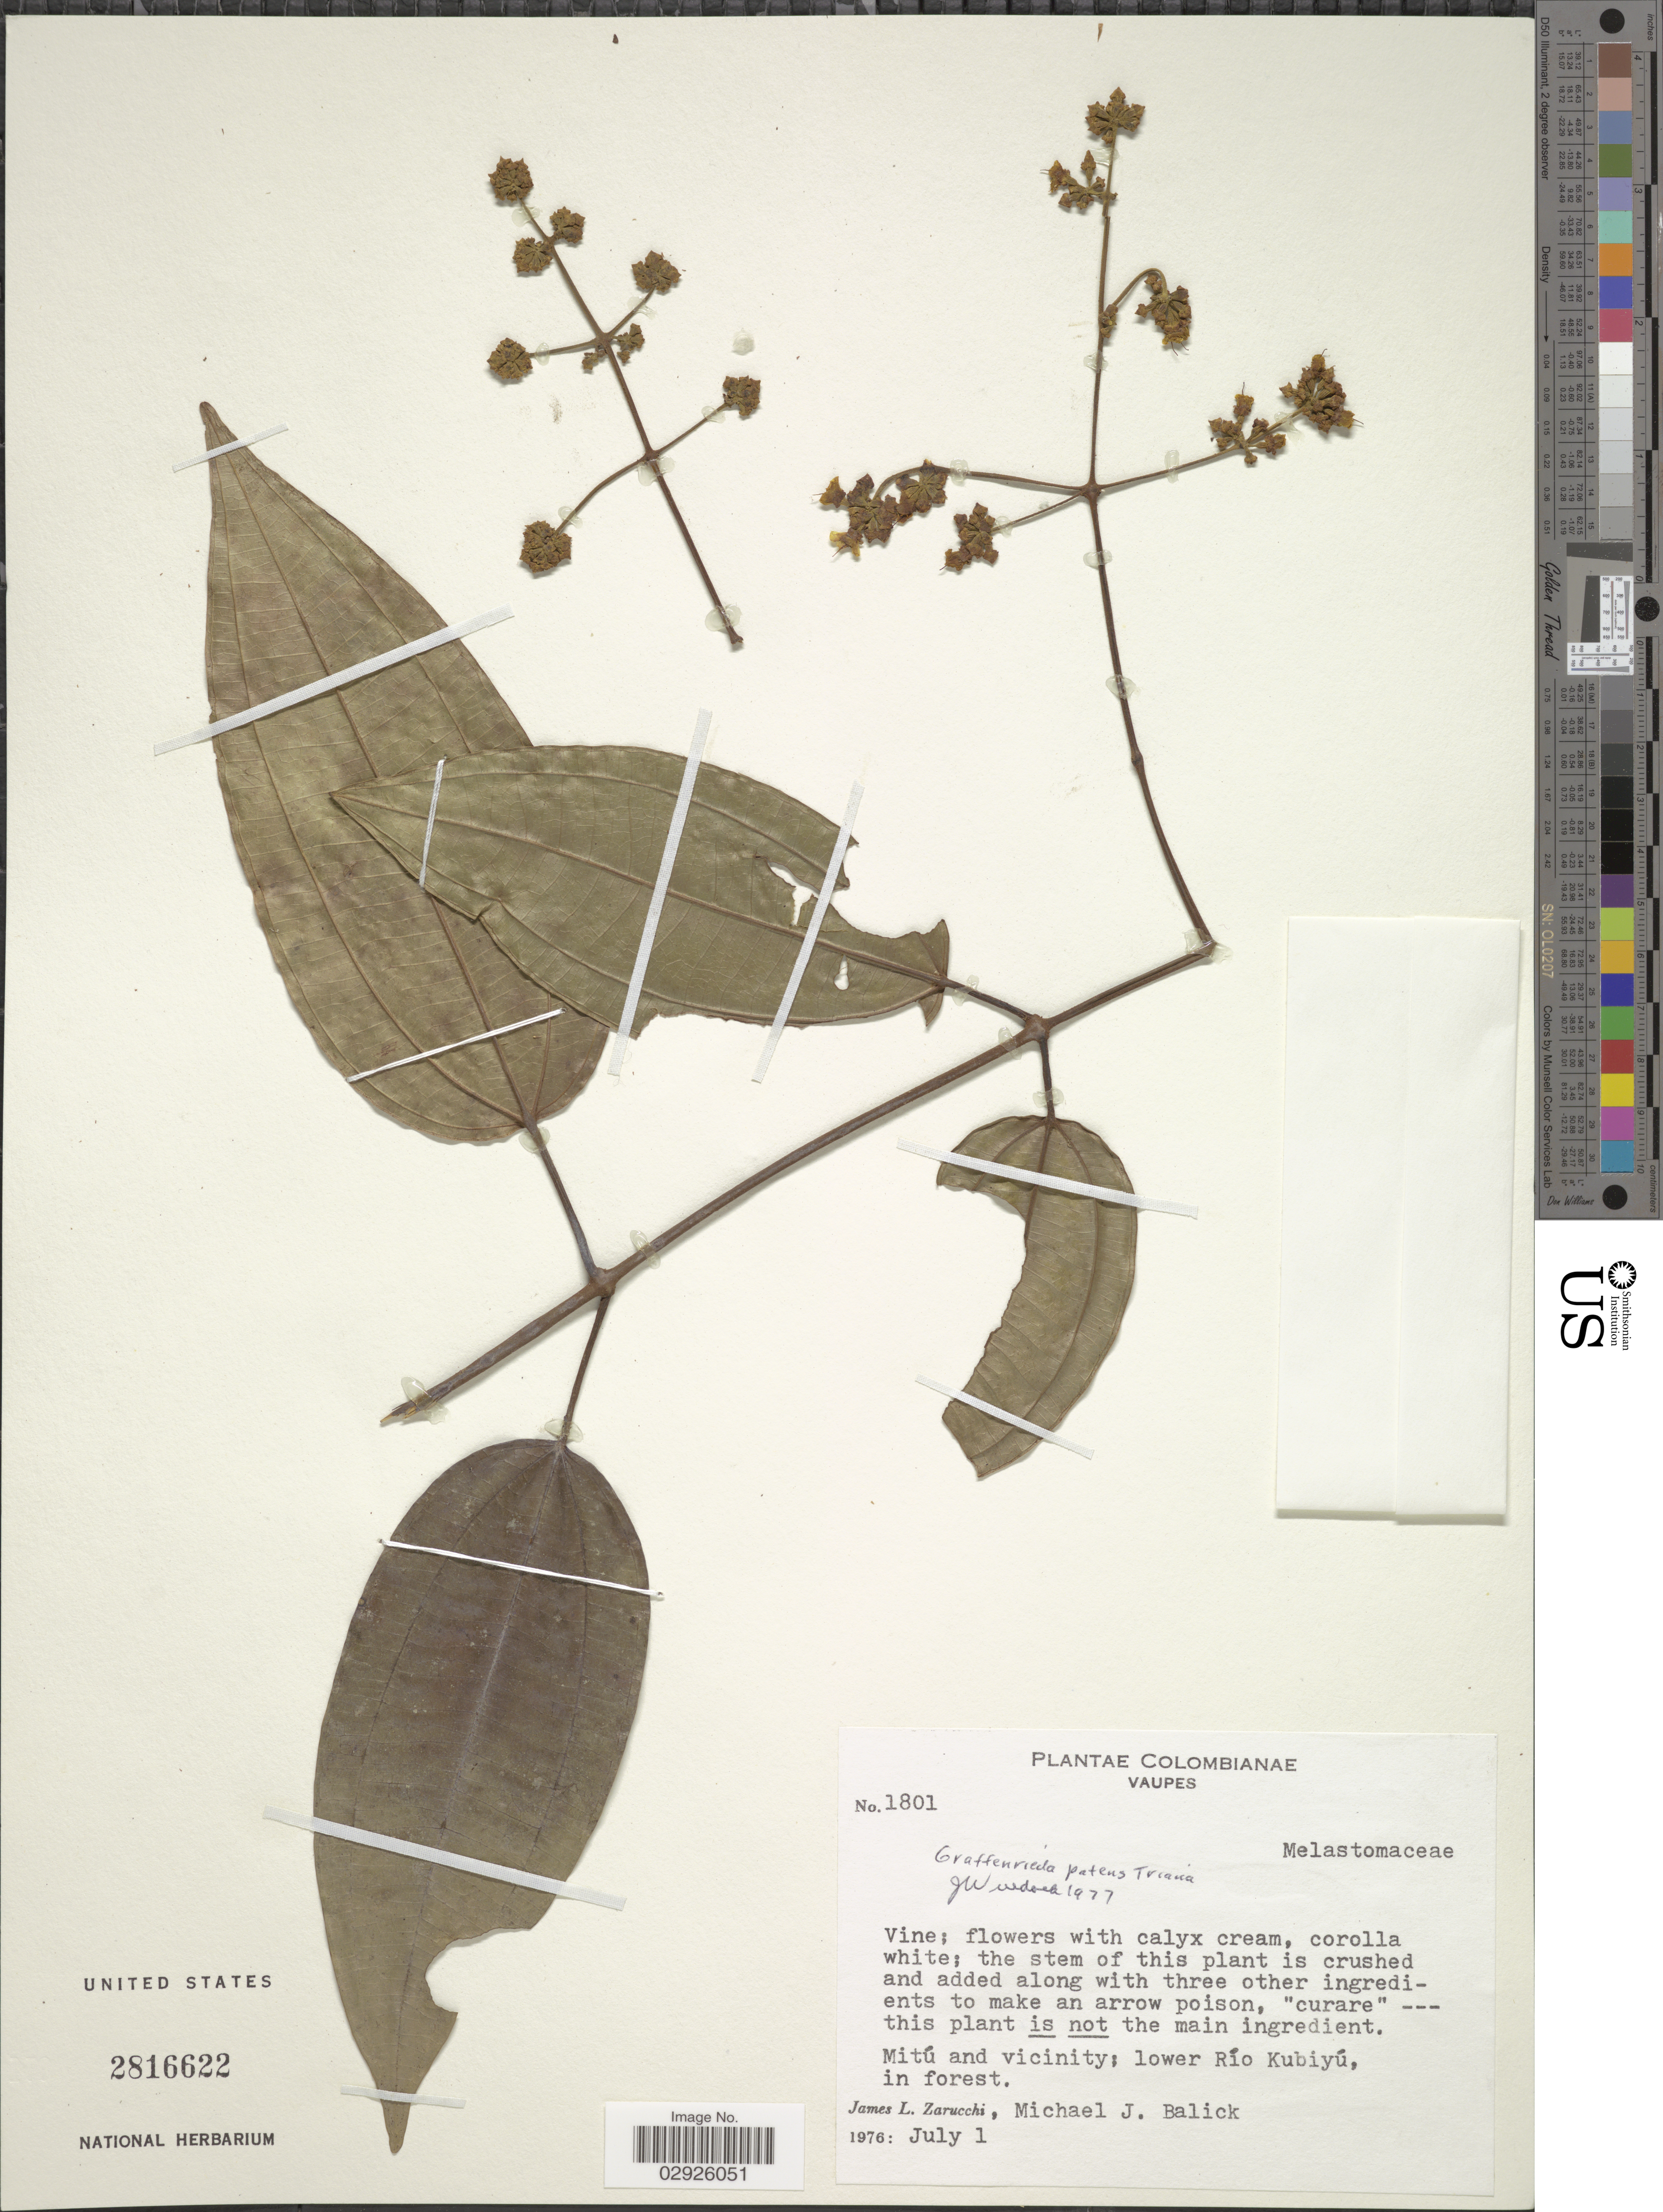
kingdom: Plantae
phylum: Tracheophyta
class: Magnoliopsida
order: Myrtales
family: Melastomataceae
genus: Graffenrieda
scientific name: Graffenrieda patens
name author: Triana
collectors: J. L. Zarucchi & M. J. Balick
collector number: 1801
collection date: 1976-07-01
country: Colombia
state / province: Vaupés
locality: Mitú and vicinity; lower Río Kubiyú, in forest.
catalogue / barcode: US 2816622